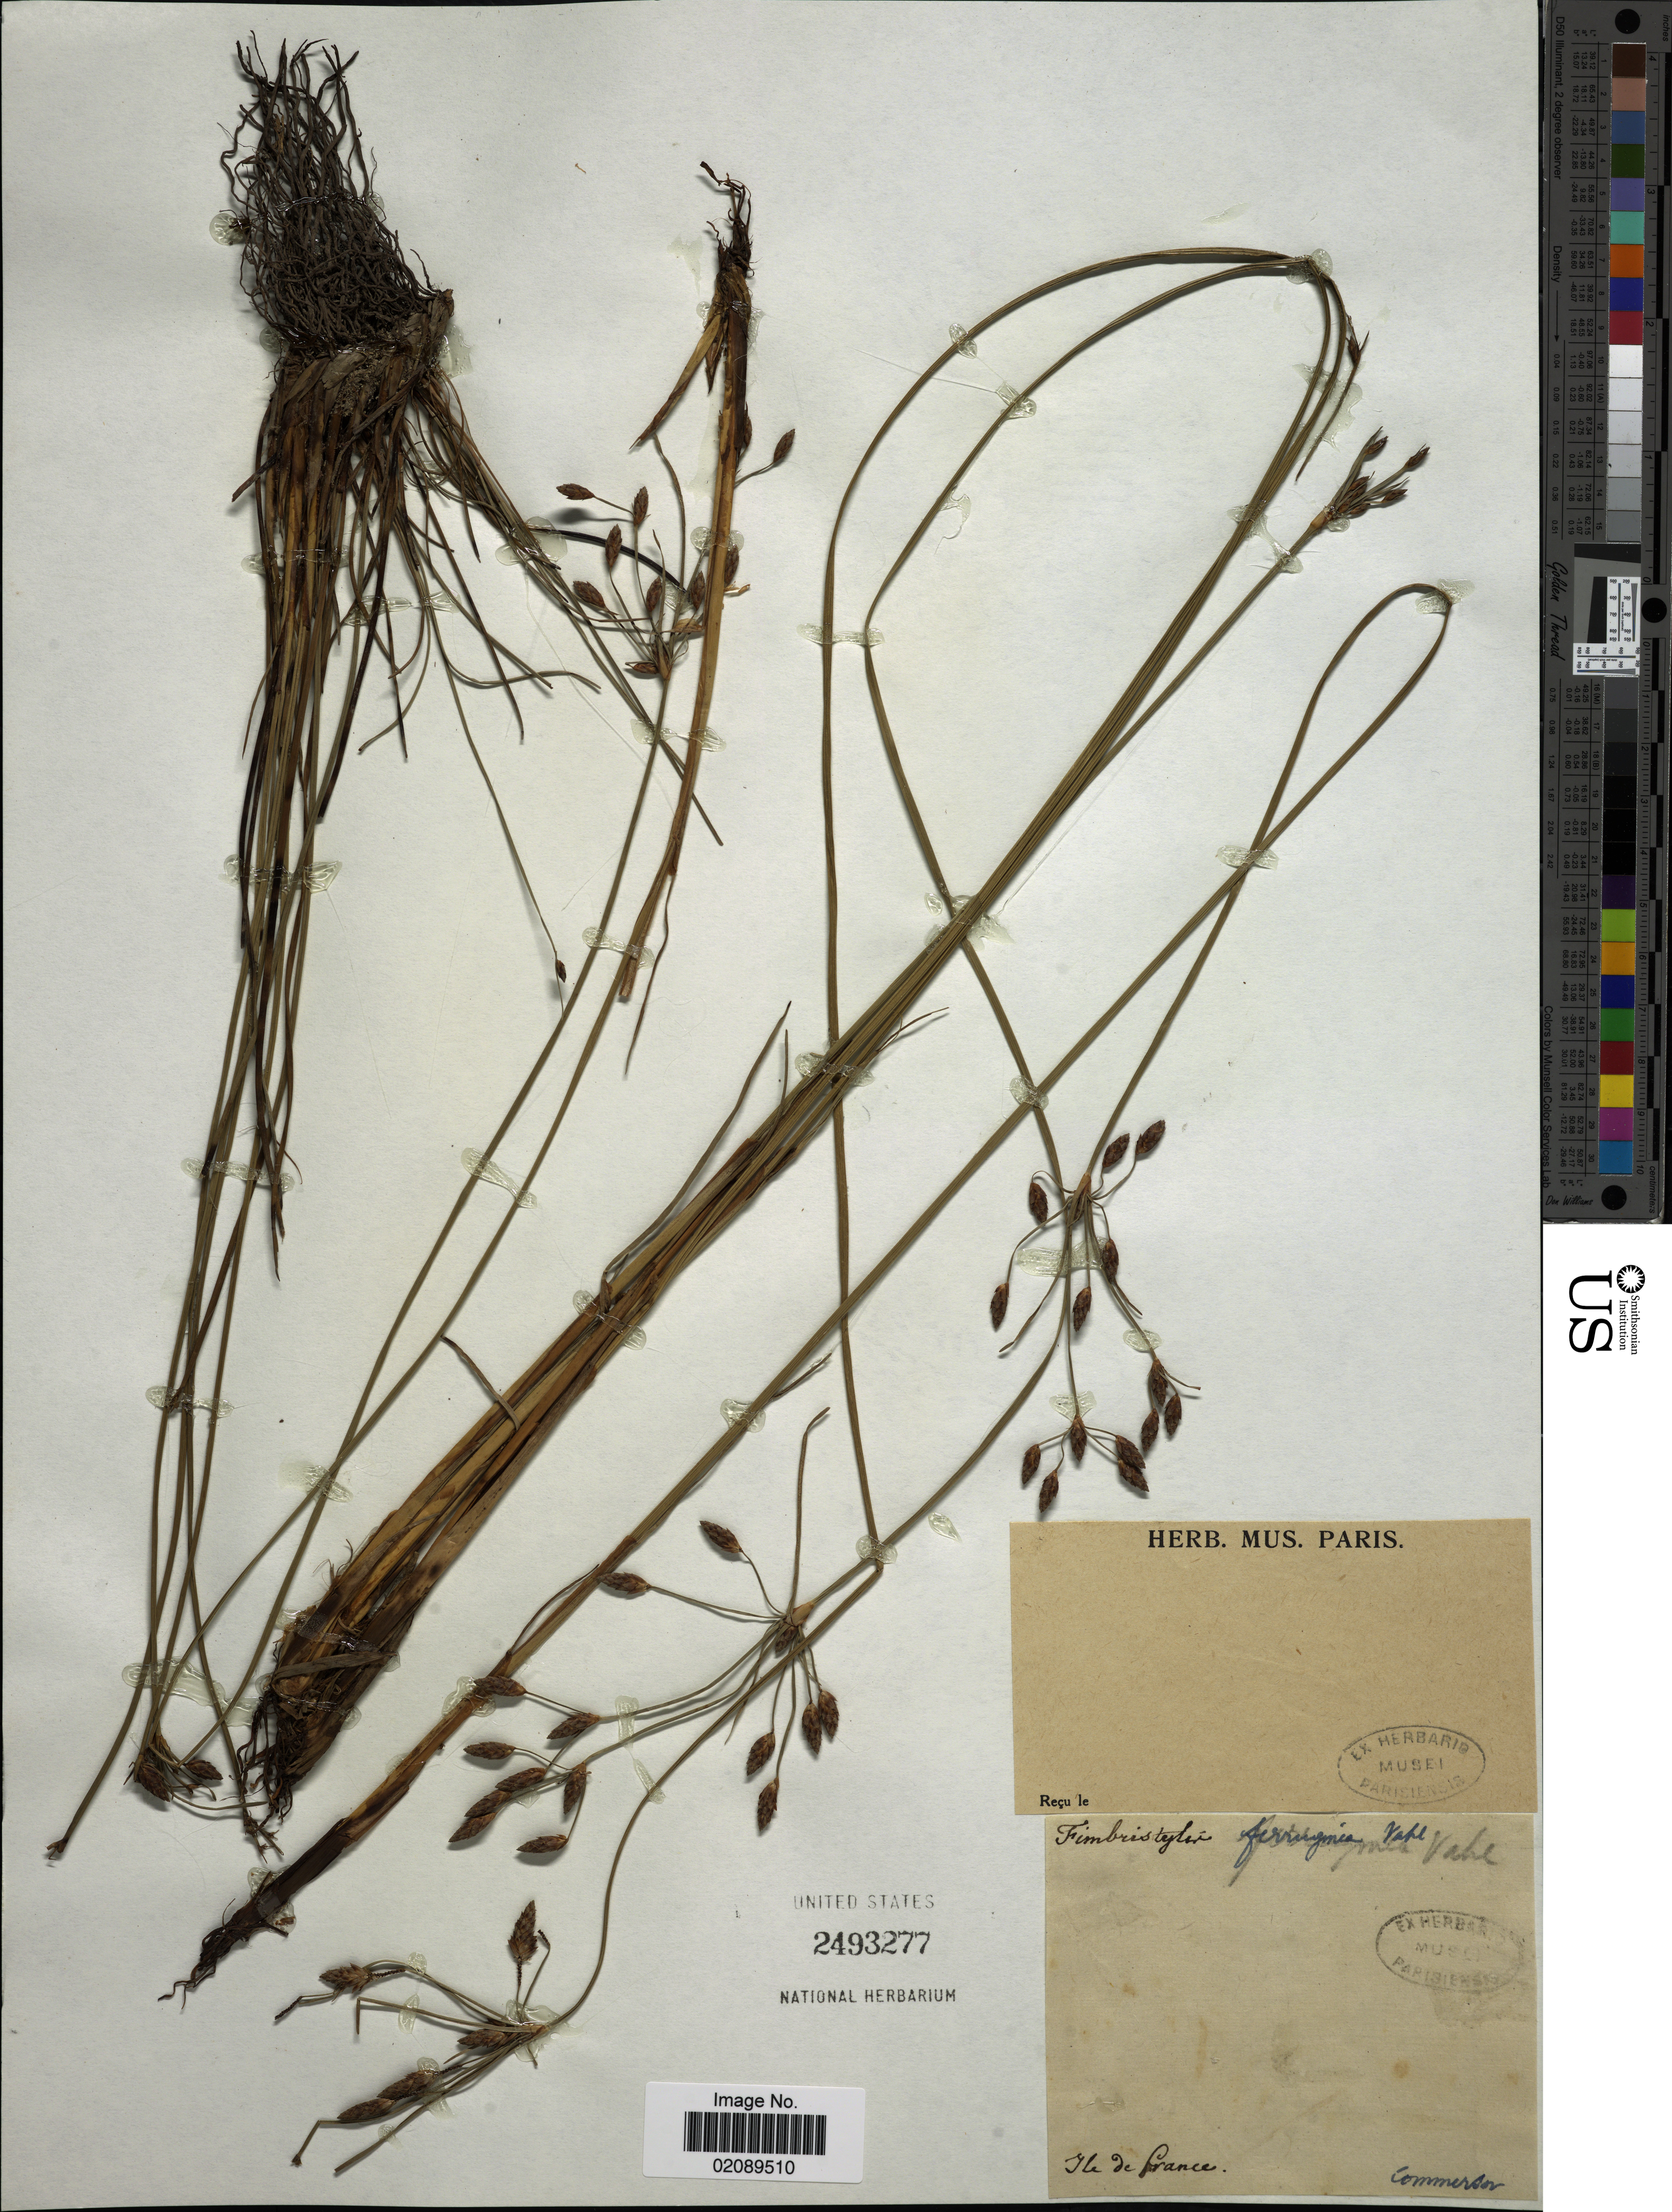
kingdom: Plantae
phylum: Tracheophyta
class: Liliopsida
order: Poales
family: Cyperaceae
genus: Fimbristylis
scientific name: Fimbristylis ferruginea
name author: (L.) Vahl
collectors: Commerson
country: Mauritius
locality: Ile de france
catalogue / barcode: US 2493277